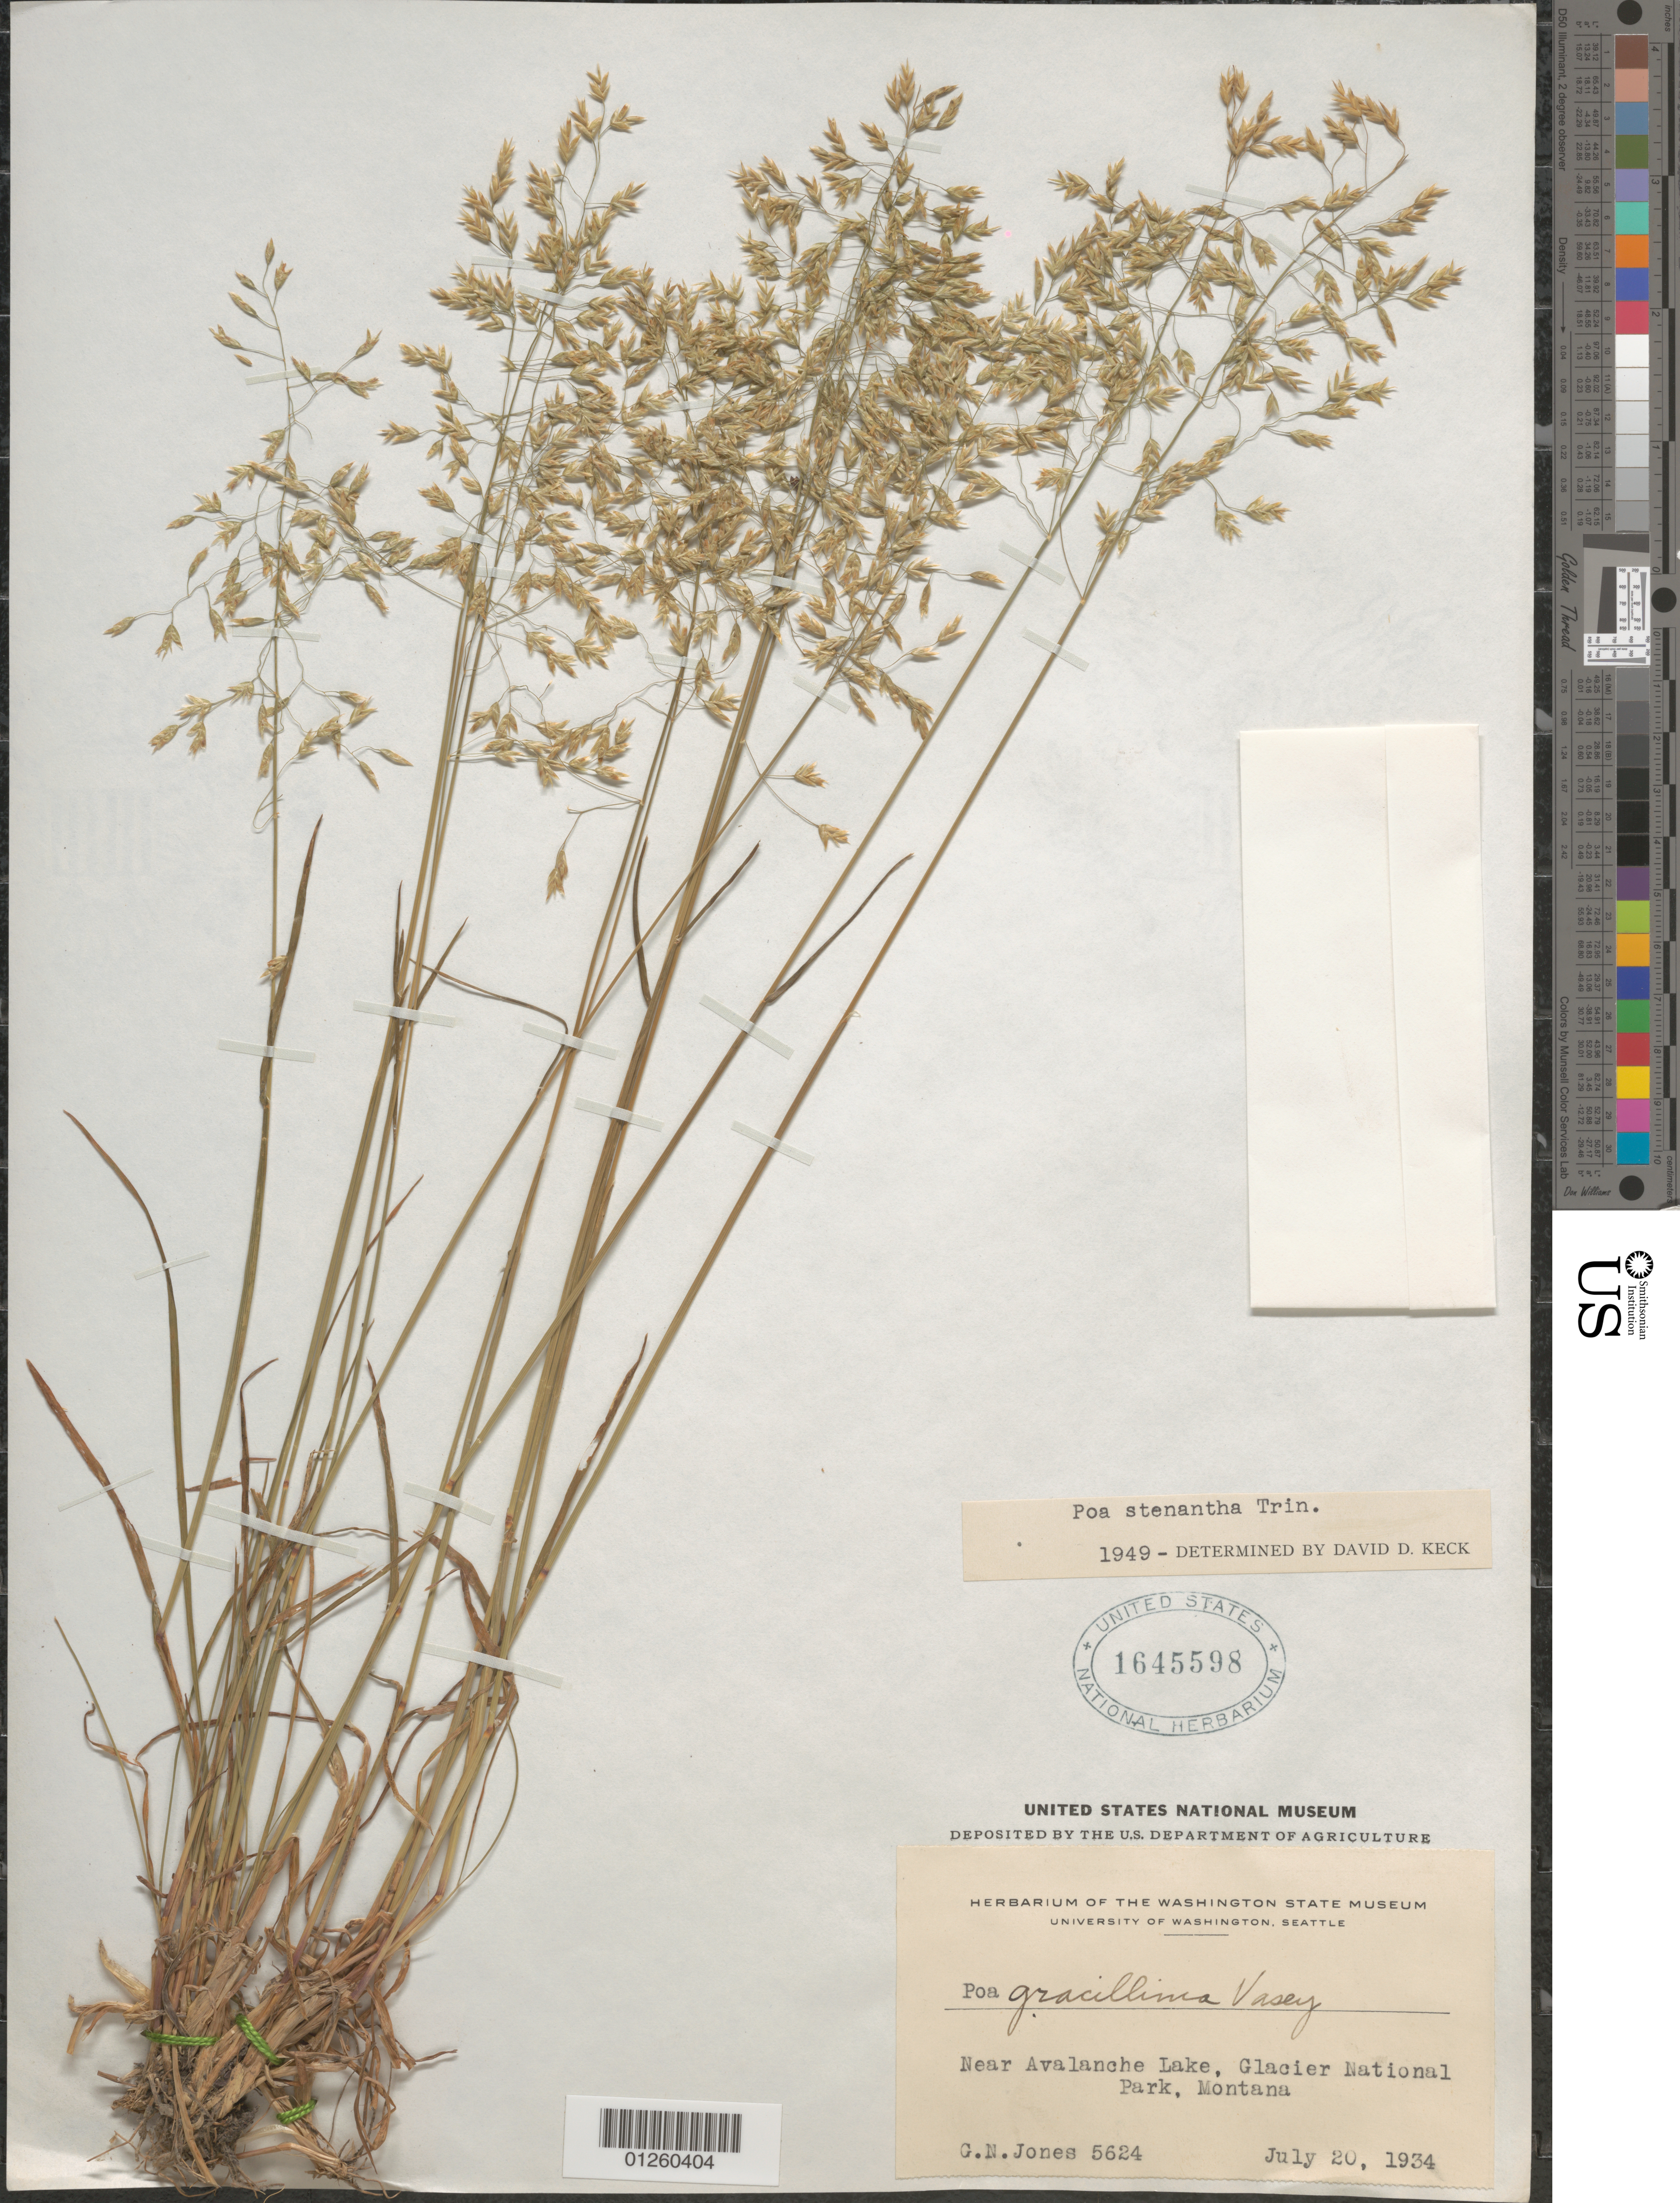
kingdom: Plantae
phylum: Tracheophyta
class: Liliopsida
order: Poales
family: Poaceae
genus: Poa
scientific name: Poa stenantha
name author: Trin.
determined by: Soreng, Robert J., Research Associate (BOT), Smithsonian Institution - National Museum of Natural History (UNITED STATES)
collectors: G. N. Jones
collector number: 5624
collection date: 1934-07-20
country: United States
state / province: Montana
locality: Near Avalanche Lake, Glacier National Park.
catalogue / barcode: US 1645598